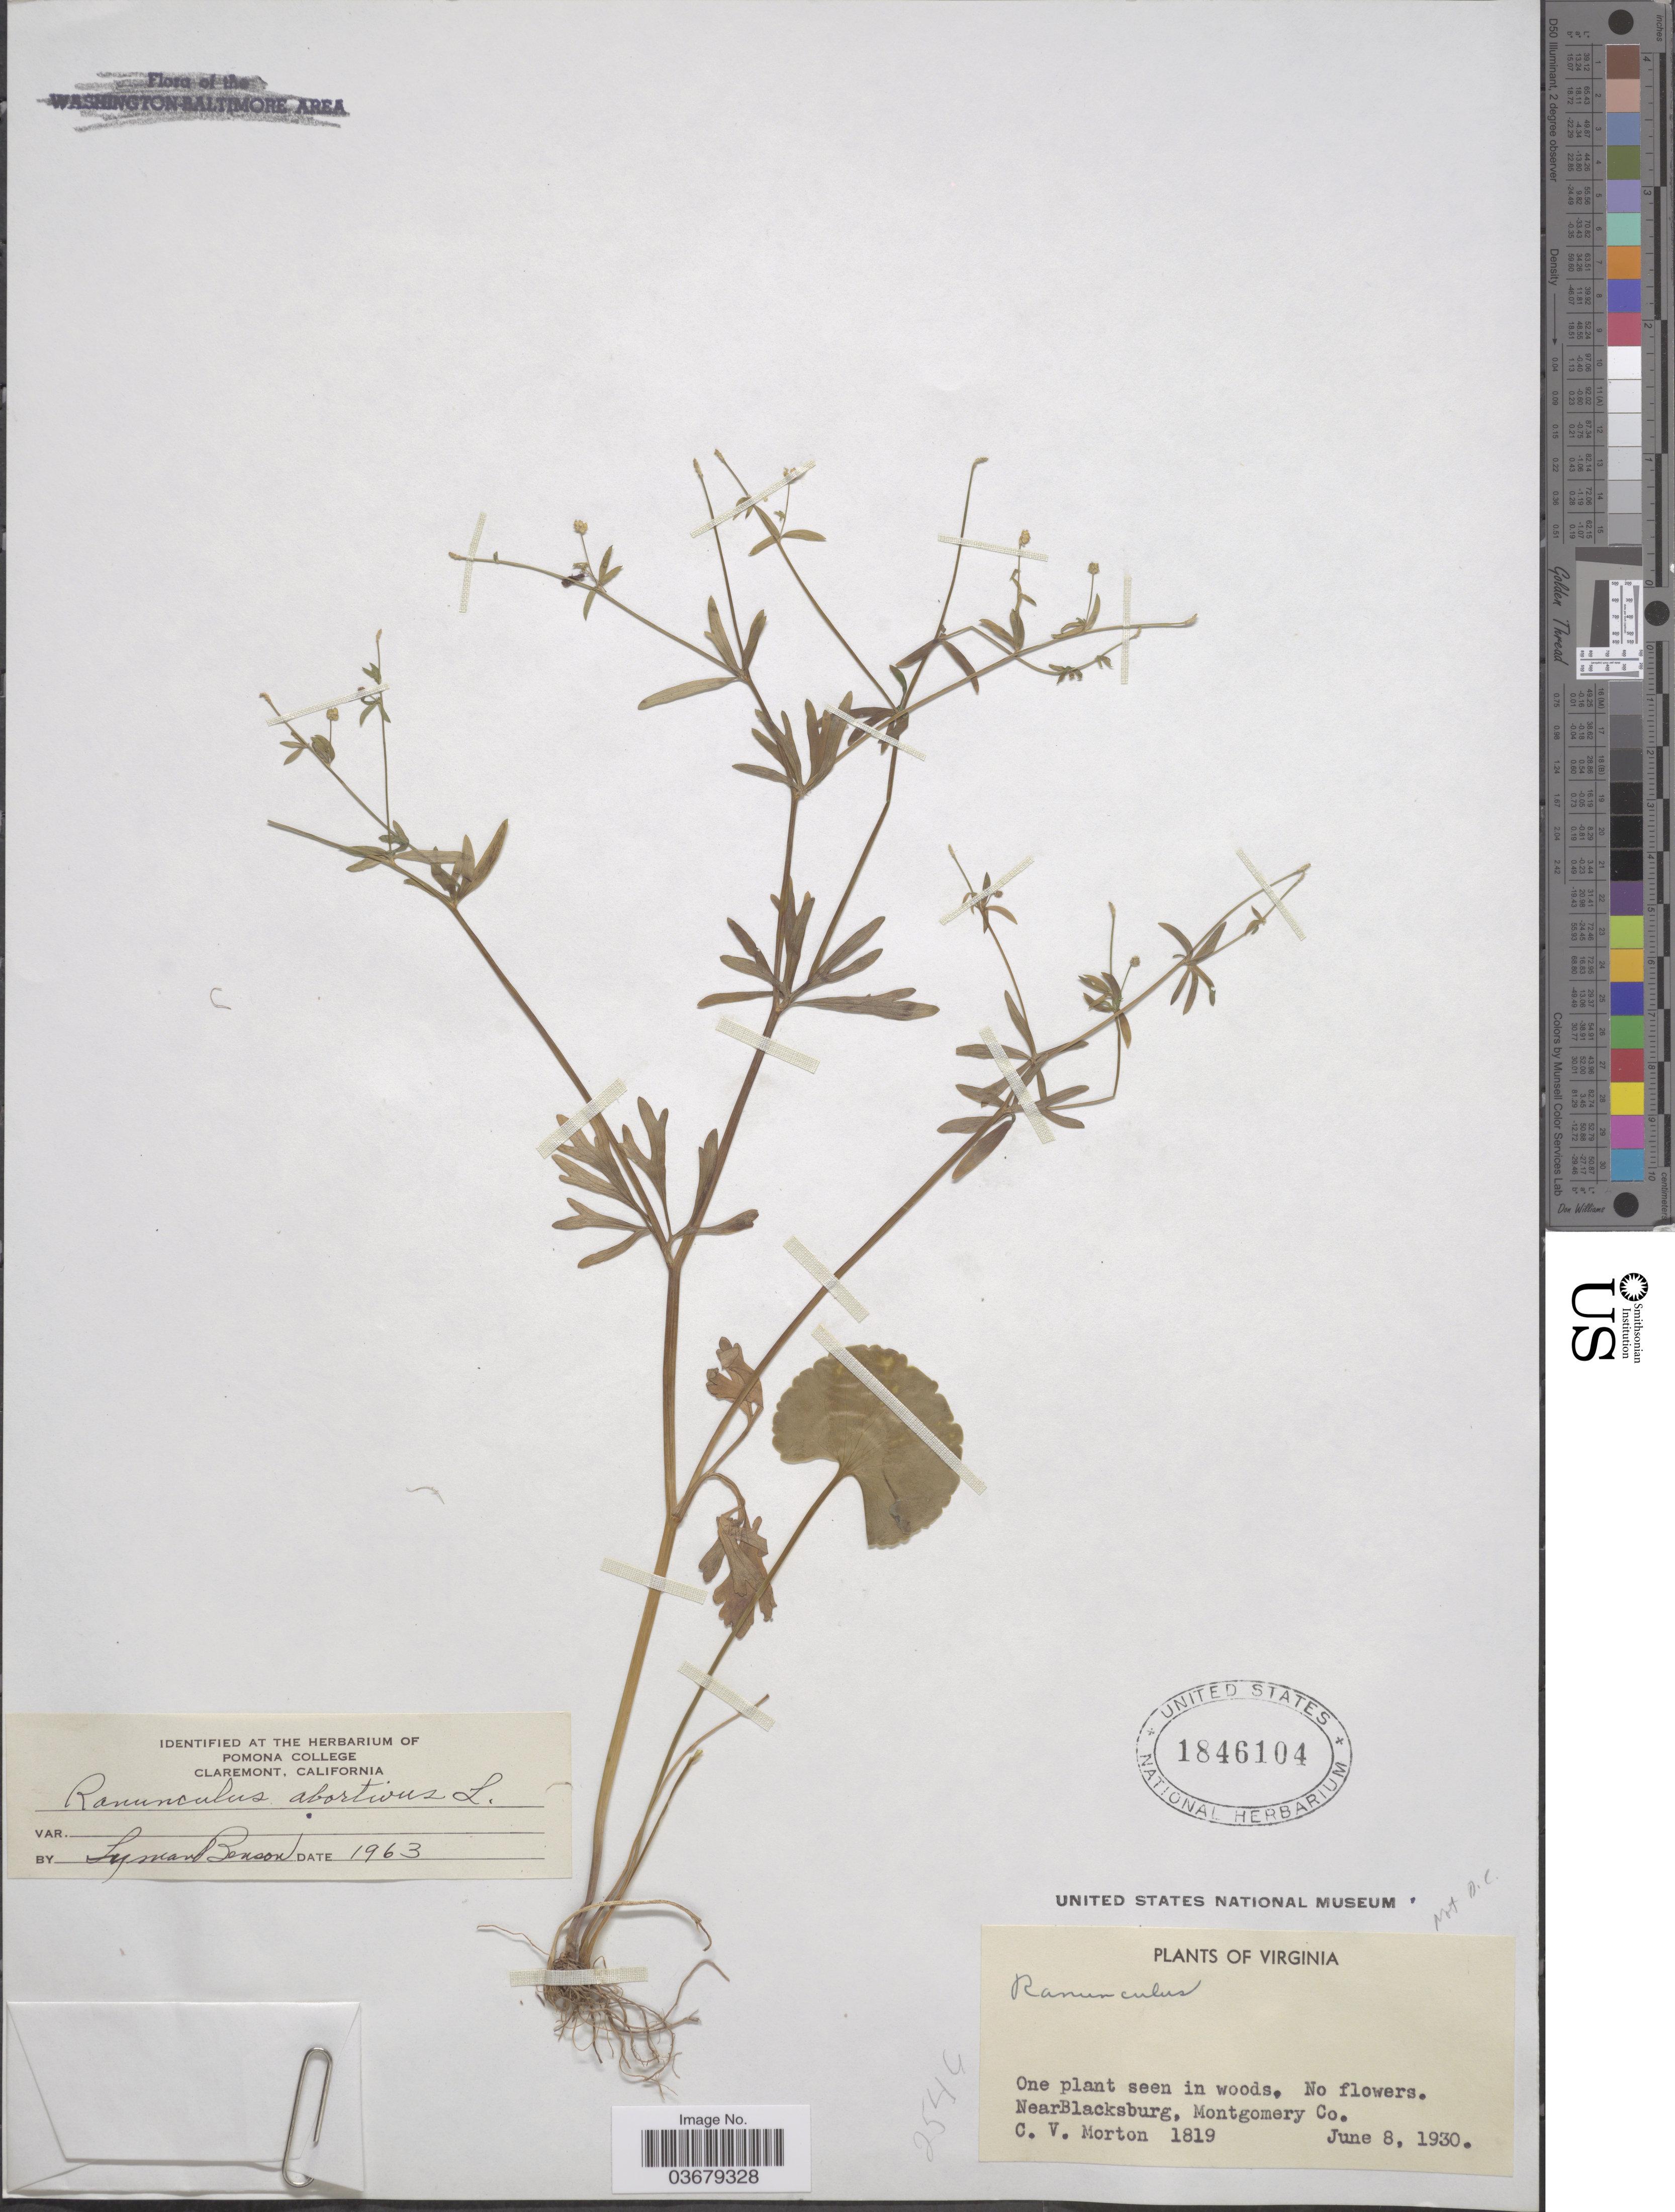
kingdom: Plantae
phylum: Tracheophyta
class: Magnoliopsida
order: Ranunculales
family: Ranunculaceae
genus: Ranunculus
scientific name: Ranunculus abortivus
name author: L.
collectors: C. V. Morton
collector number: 1819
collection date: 1930-06-08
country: United States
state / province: Virginia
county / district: Montgomery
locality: Near Blacksburg, Montgomery Co.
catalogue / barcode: US 1846104